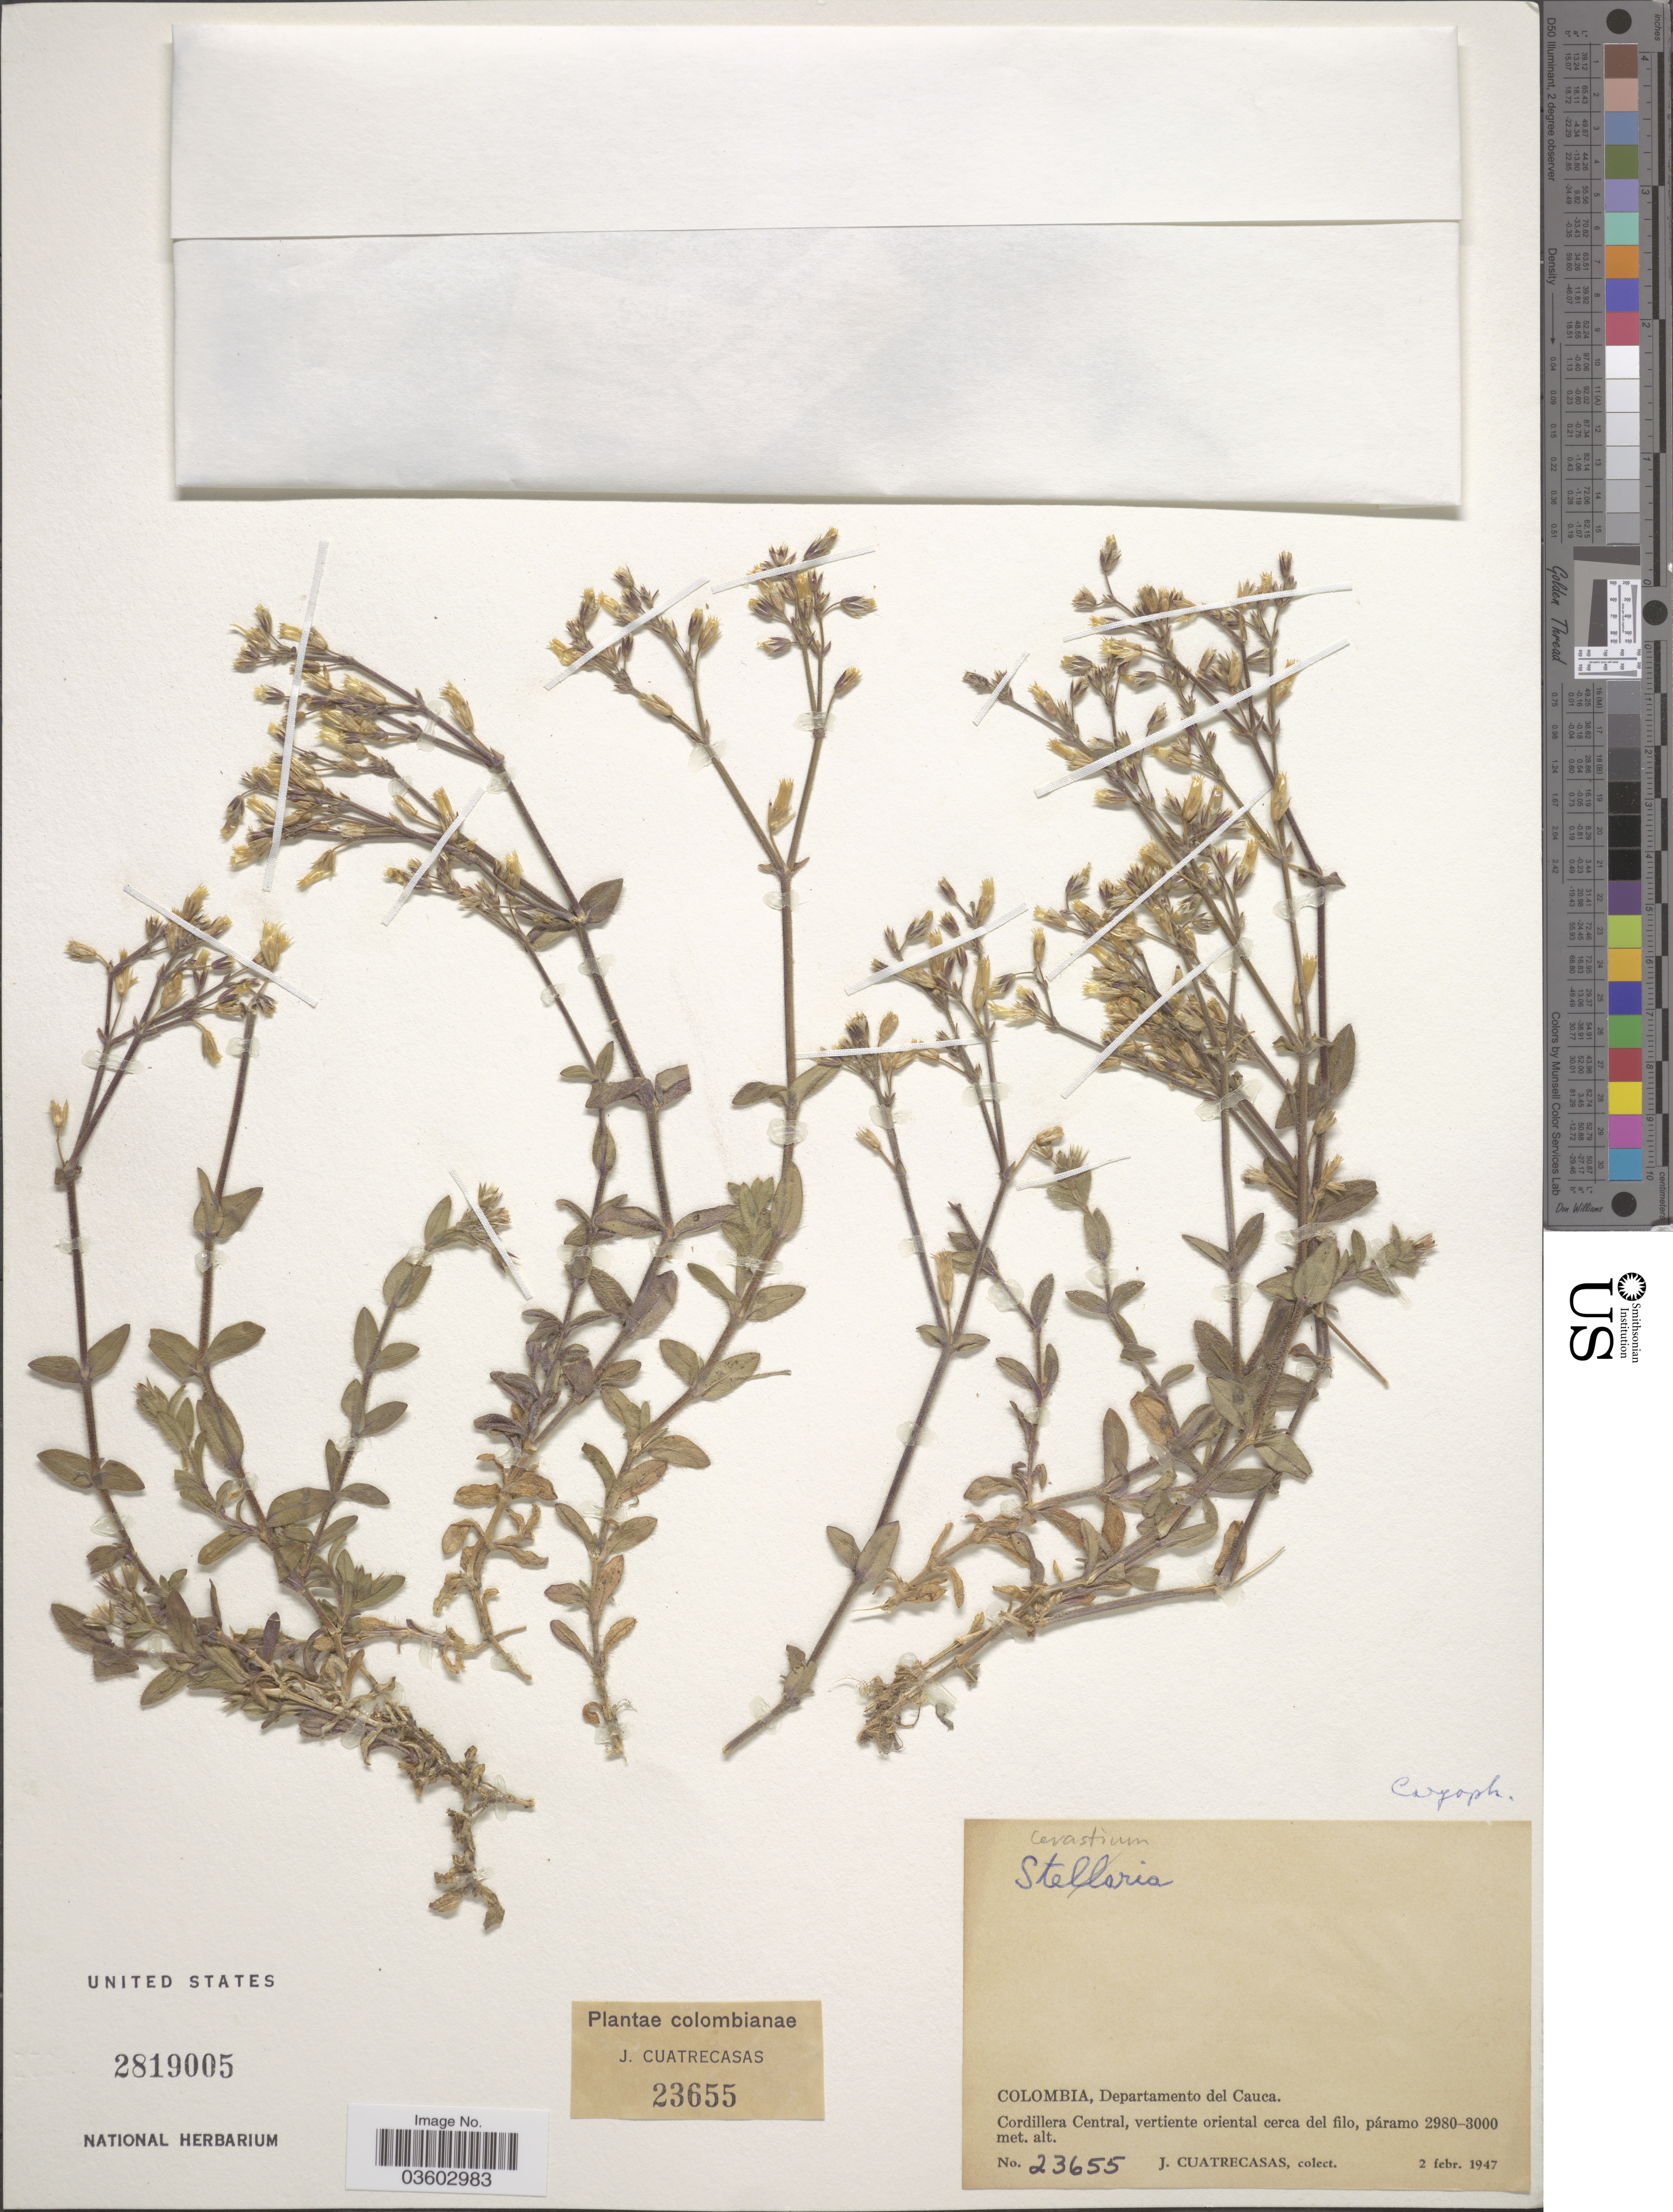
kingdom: Plantae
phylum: Tracheophyta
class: Magnoliopsida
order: Caryophyllales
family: Caryophyllaceae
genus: Cerastium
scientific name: Cerastium sp.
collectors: J. Cuatrecasas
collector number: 23655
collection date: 1947-02-02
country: Colombia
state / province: Cauca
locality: Departamento del Cauca. Cordillera Central, vertiente oriental cerca del filo, páramo.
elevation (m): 2980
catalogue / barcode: US 2819005